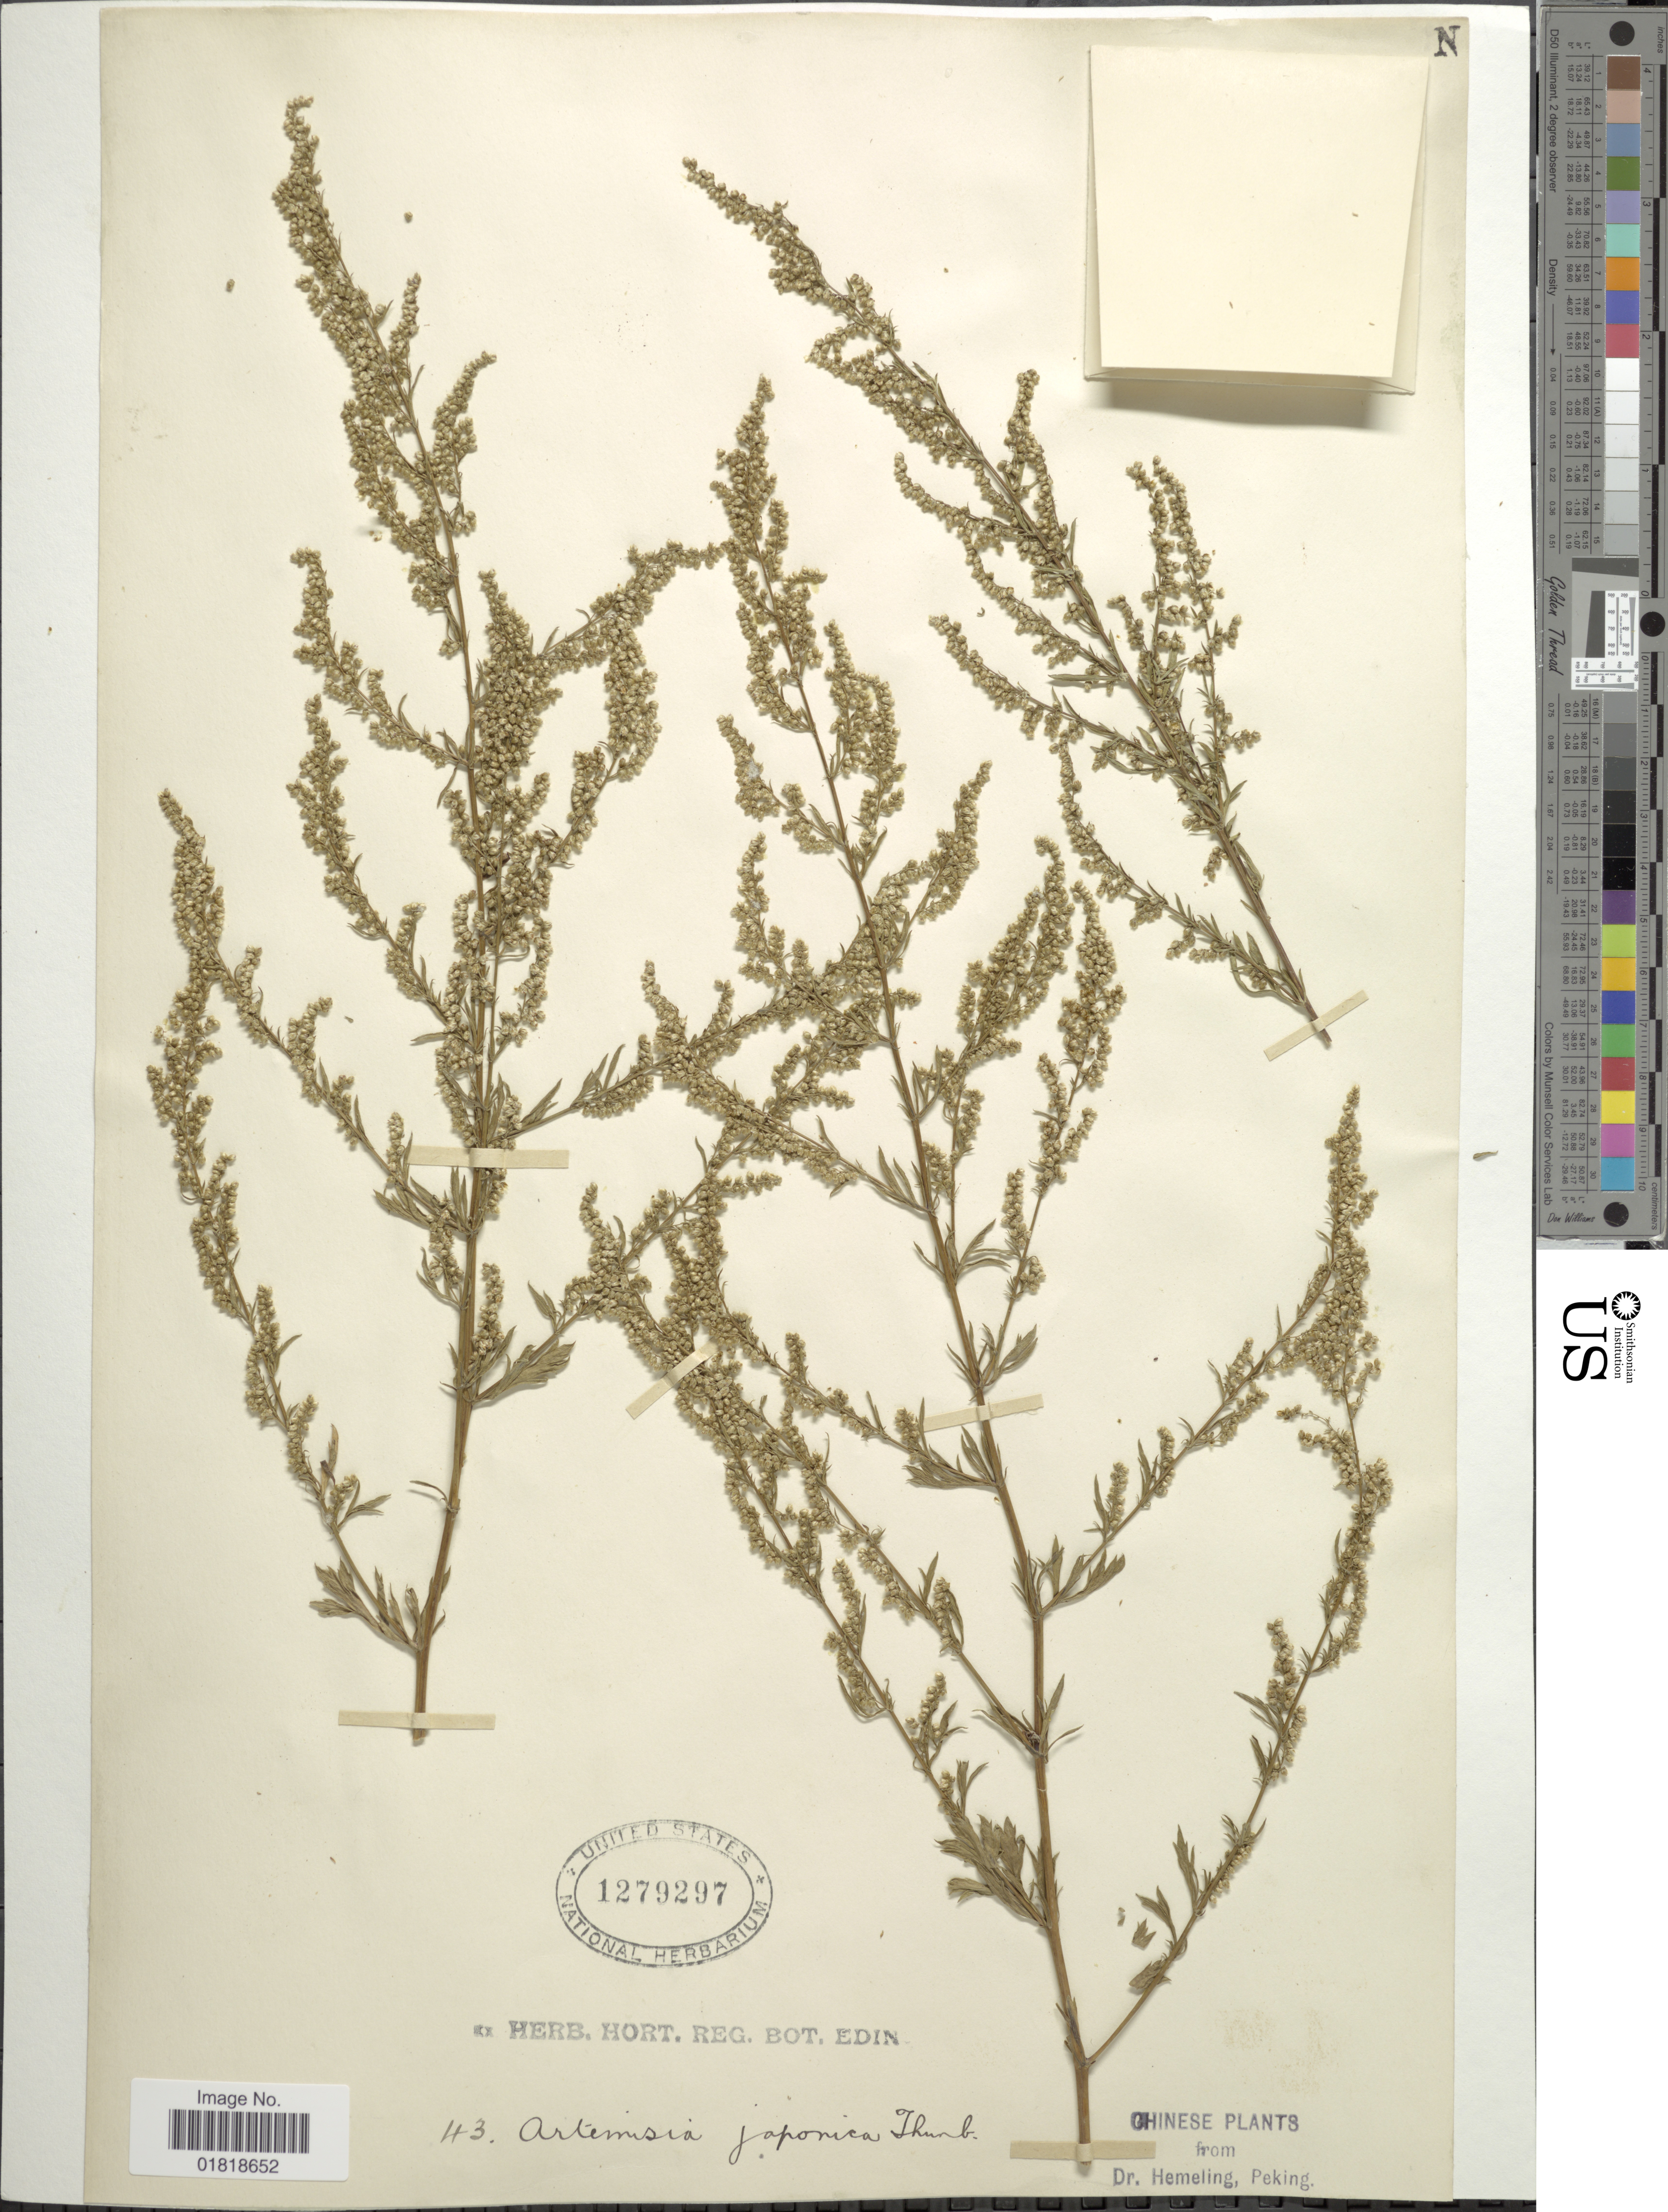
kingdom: Plantae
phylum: Tracheophyta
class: Magnoliopsida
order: Asterales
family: Asteraceae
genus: Artemisia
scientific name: Artemisia japonica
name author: Thunb.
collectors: -. Hemeling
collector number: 43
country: China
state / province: Beijing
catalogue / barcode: US 1279297